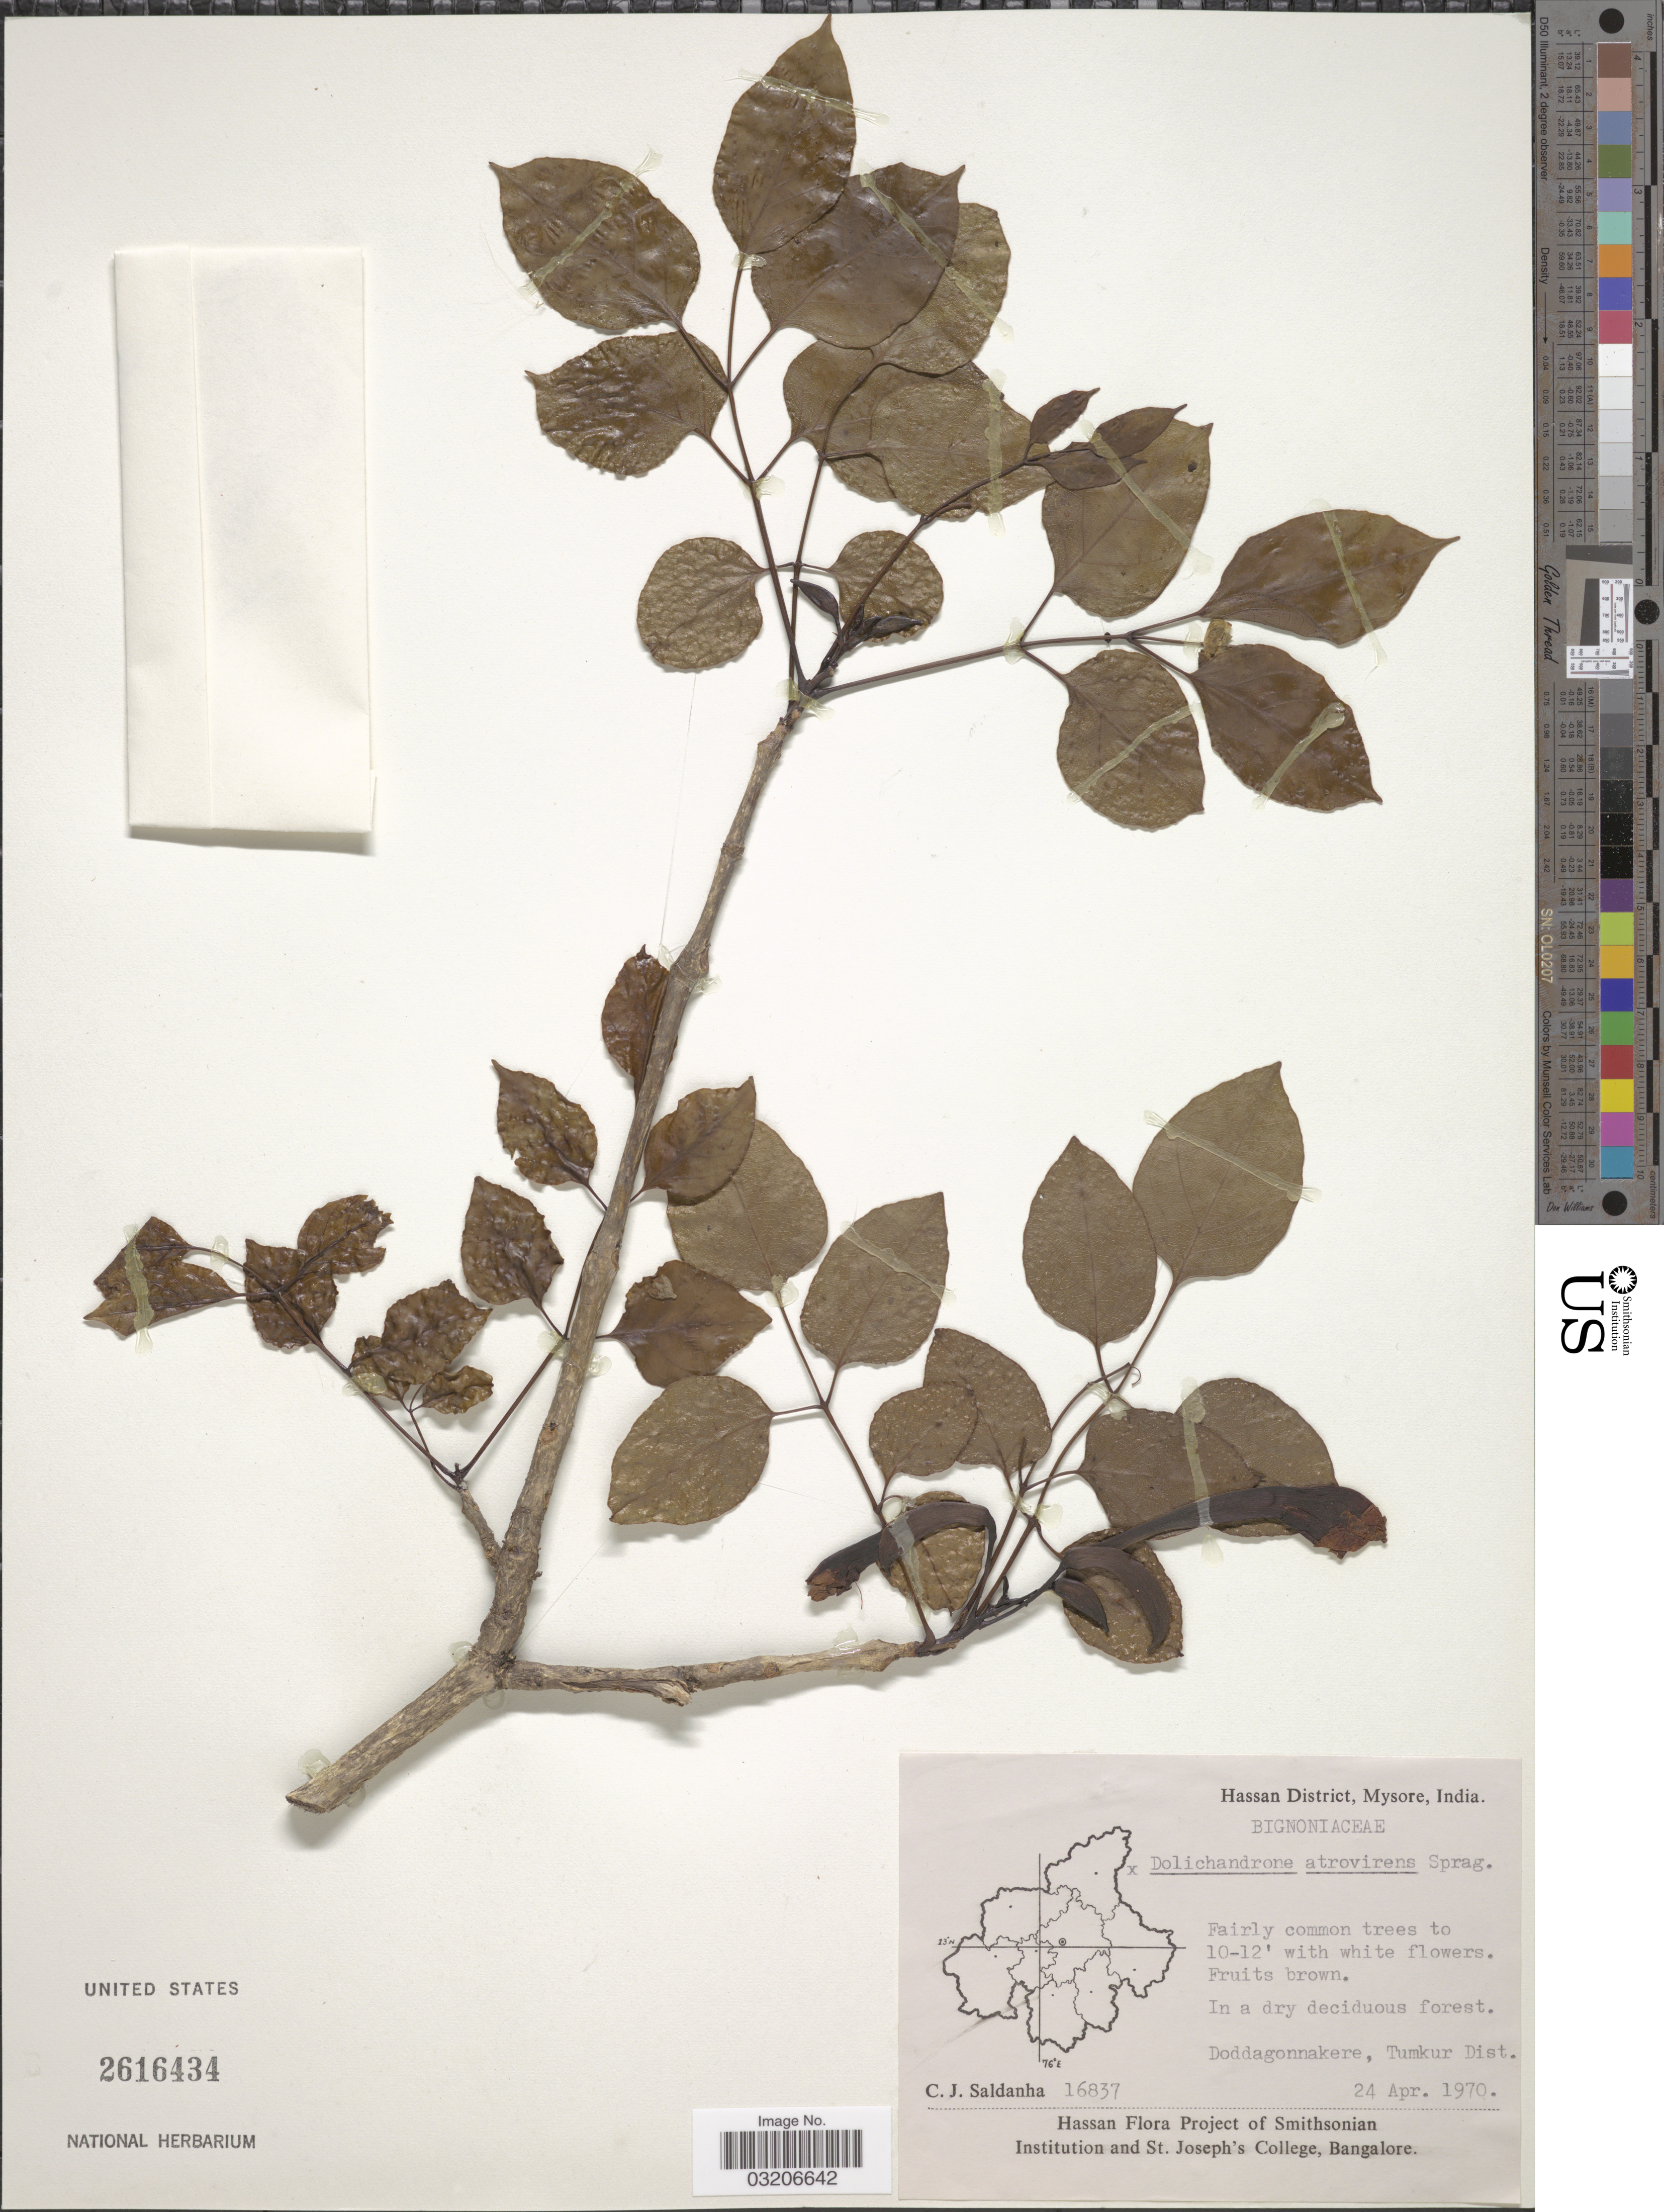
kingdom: Plantae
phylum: Tracheophyta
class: Magnoliopsida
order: Lamiales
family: Bignoniaceae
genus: Dolichandrone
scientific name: Dolichandrone atrovirens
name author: (Roth) K. Schum.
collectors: C. J. Saldanha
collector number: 16837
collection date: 1970-04-24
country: India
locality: Hassan District, Mysore. Doddagonnakere, Tumkur Dist.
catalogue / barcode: US 2616434